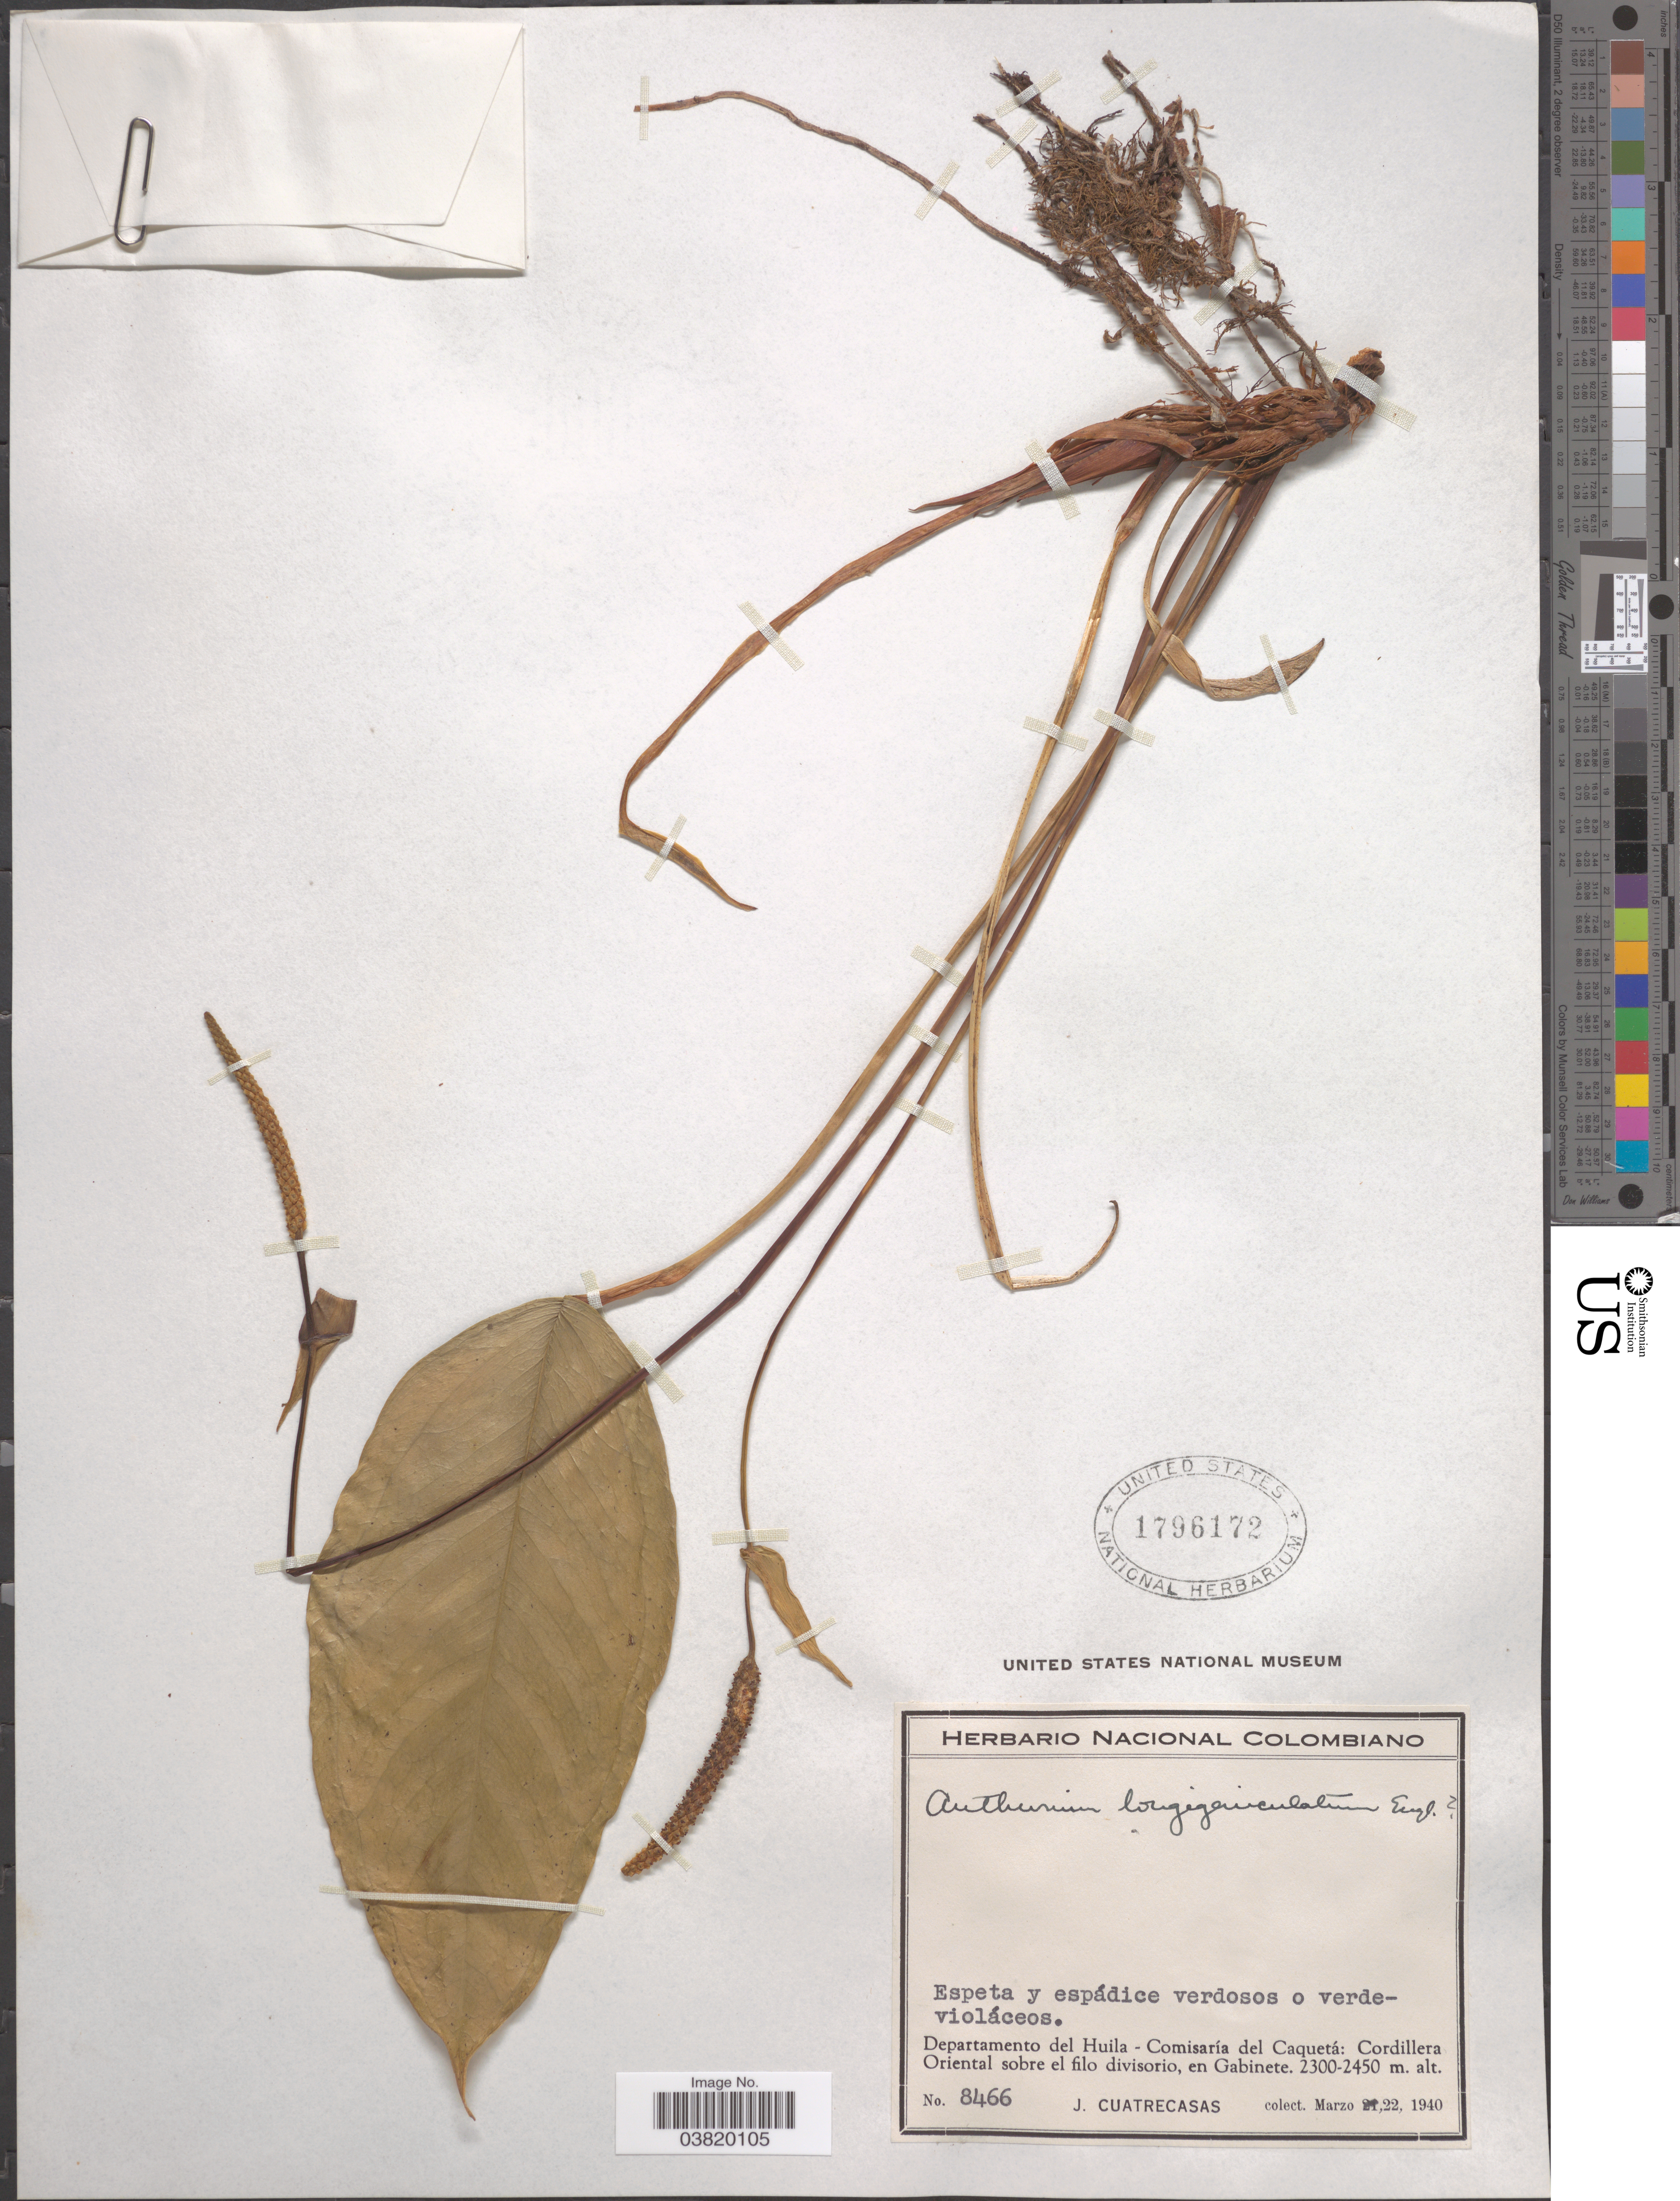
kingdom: Plantae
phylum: Tracheophyta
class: Liliopsida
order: Alismatales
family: Araceae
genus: Anthurium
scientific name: Anthurium longegeniculatum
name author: Engl.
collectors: J. Cuatrecasas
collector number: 8466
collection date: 1940-03-22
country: Colombia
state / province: Huila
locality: Departamento del Huila - Comisaría del Caquetá: Cordillera Oriental sobre el filo divisorio, en Gabinete.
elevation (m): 2300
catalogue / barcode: US 1796172